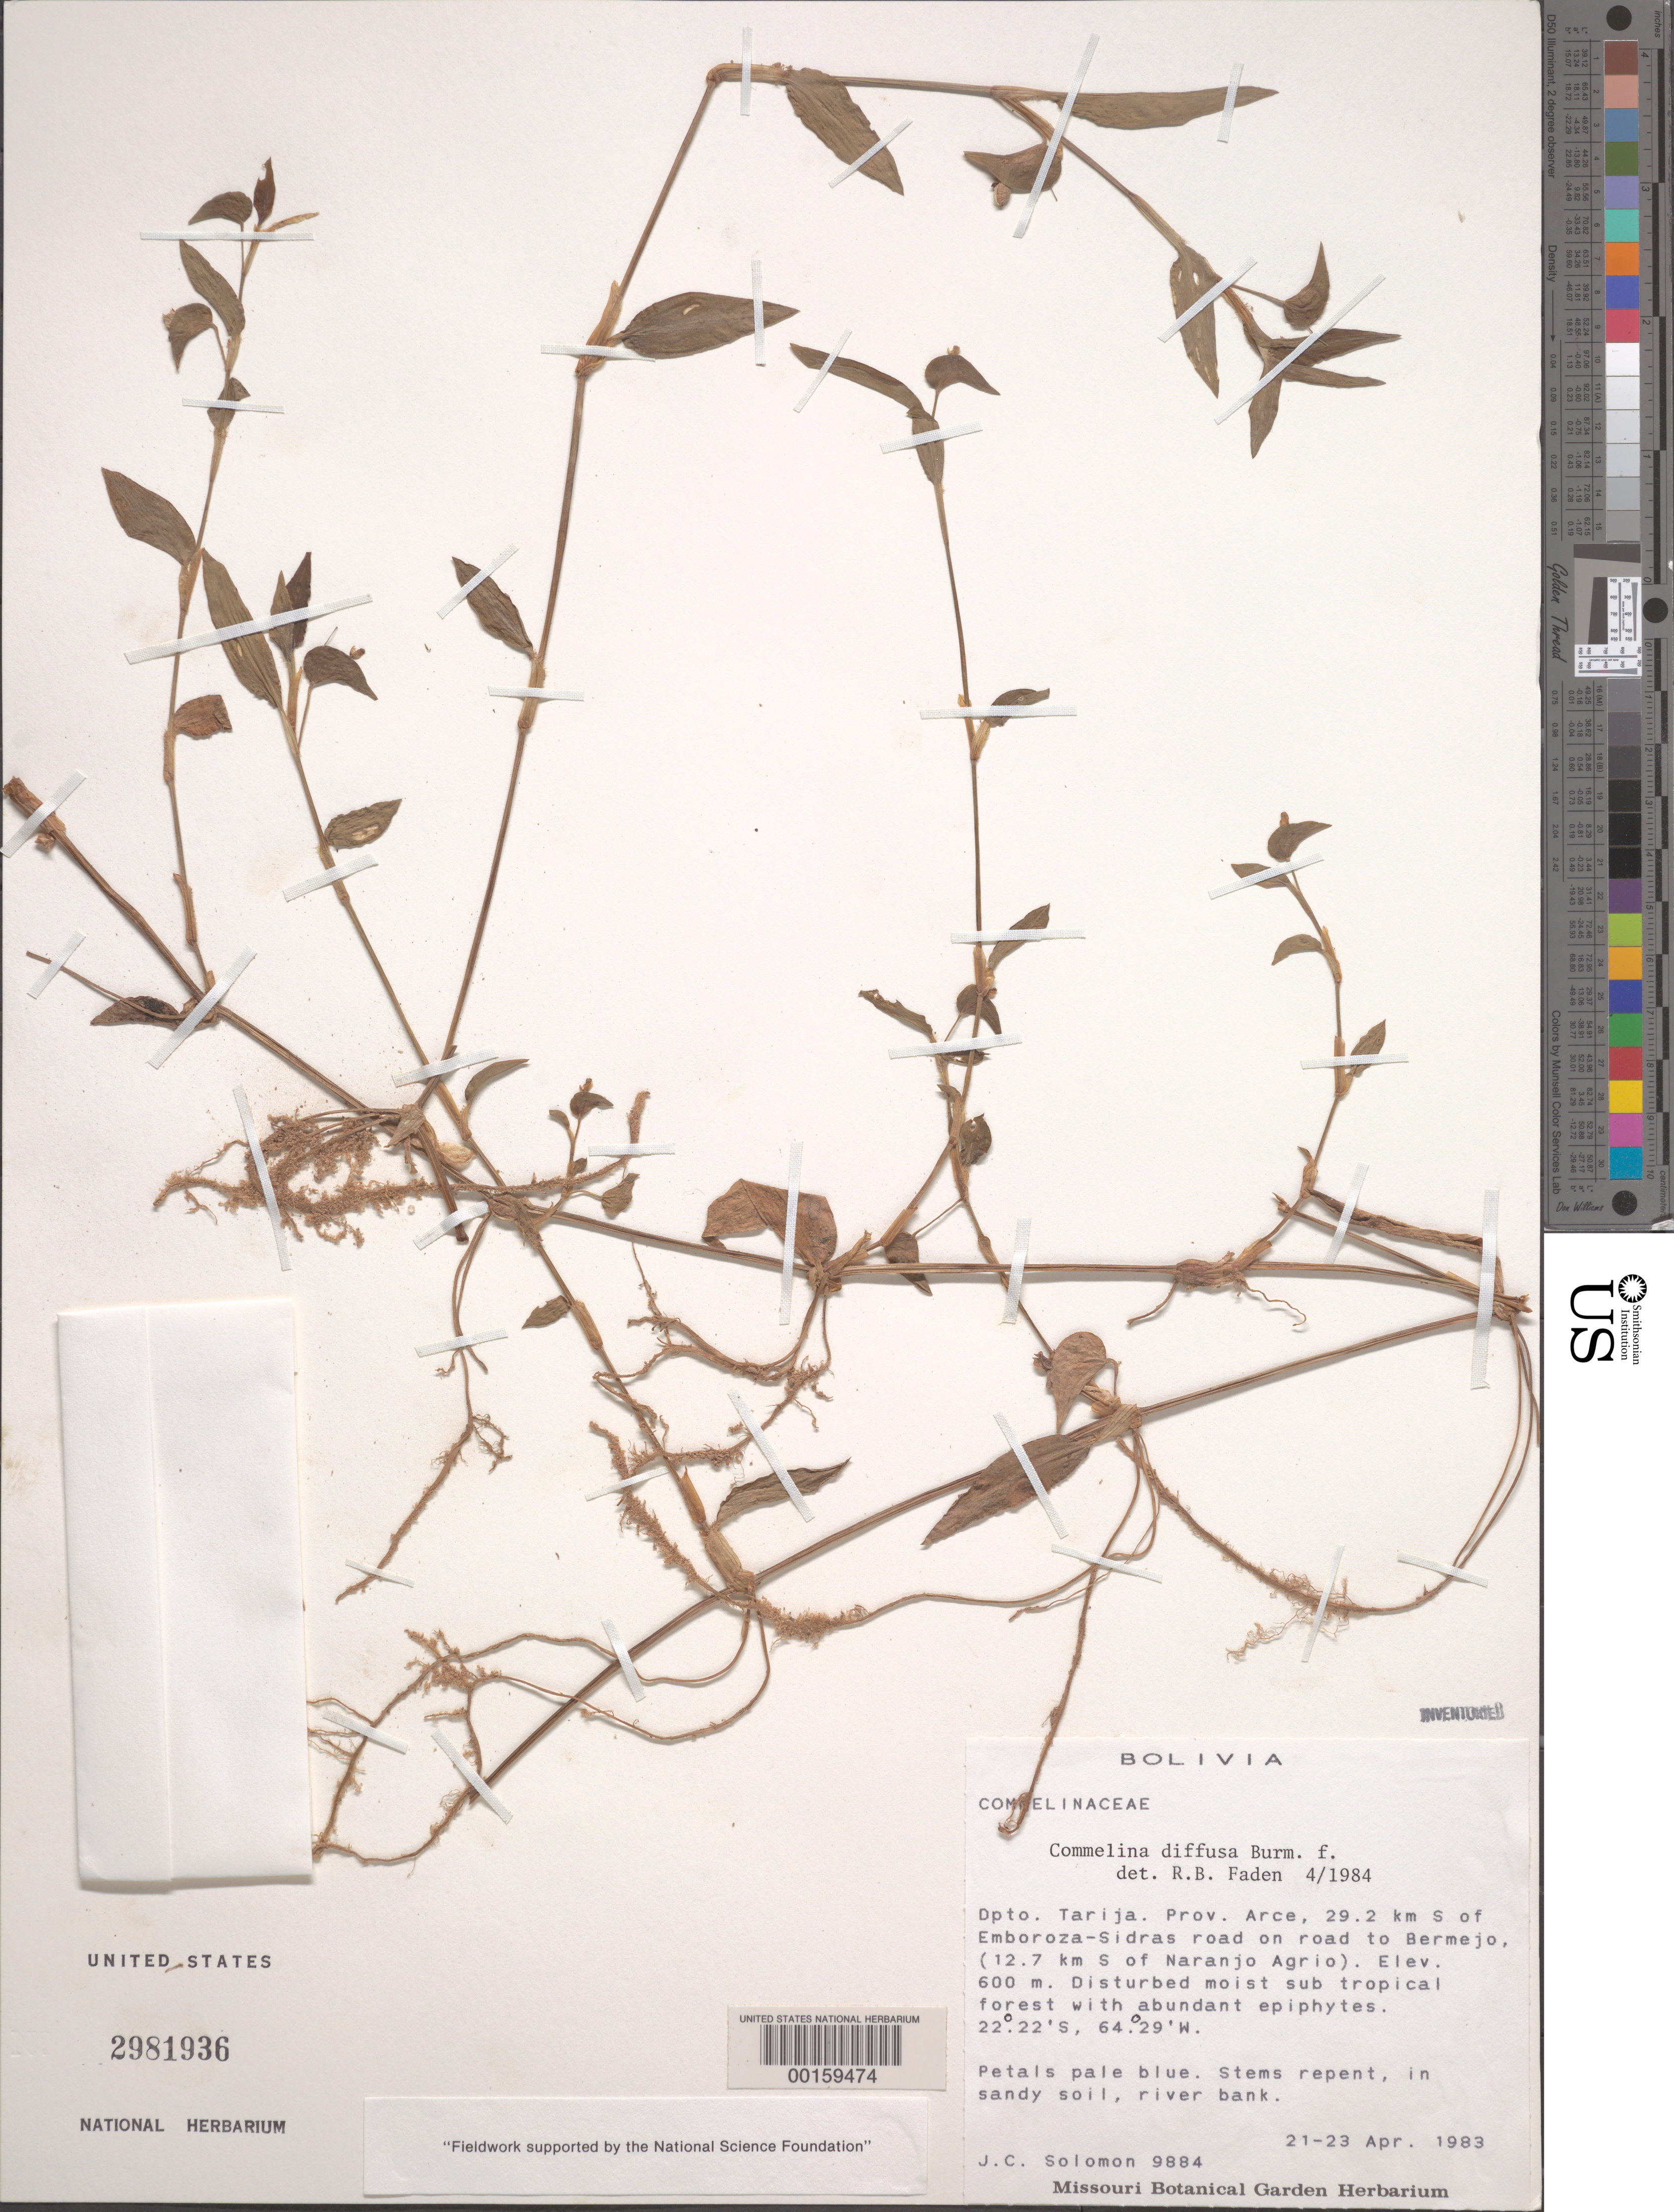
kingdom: Plantae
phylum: Tracheophyta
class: Liliopsida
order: Commelinales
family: Commelinaceae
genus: Commelina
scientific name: Commelina diffusa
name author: Burm. f.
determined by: Faden, Robert B., (US), Smithsonian Institution - National Museum of Natural History (UNITED STATES)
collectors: J. C. Solomon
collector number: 9884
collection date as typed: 21 Apr 1983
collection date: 1983-04-21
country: Bolivia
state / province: Tarija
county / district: Arce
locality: S of Emboroza-Sidras road; towards Bermejo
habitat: Moist sandy soil; disturbed subtropical forest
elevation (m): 600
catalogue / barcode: US 2981936